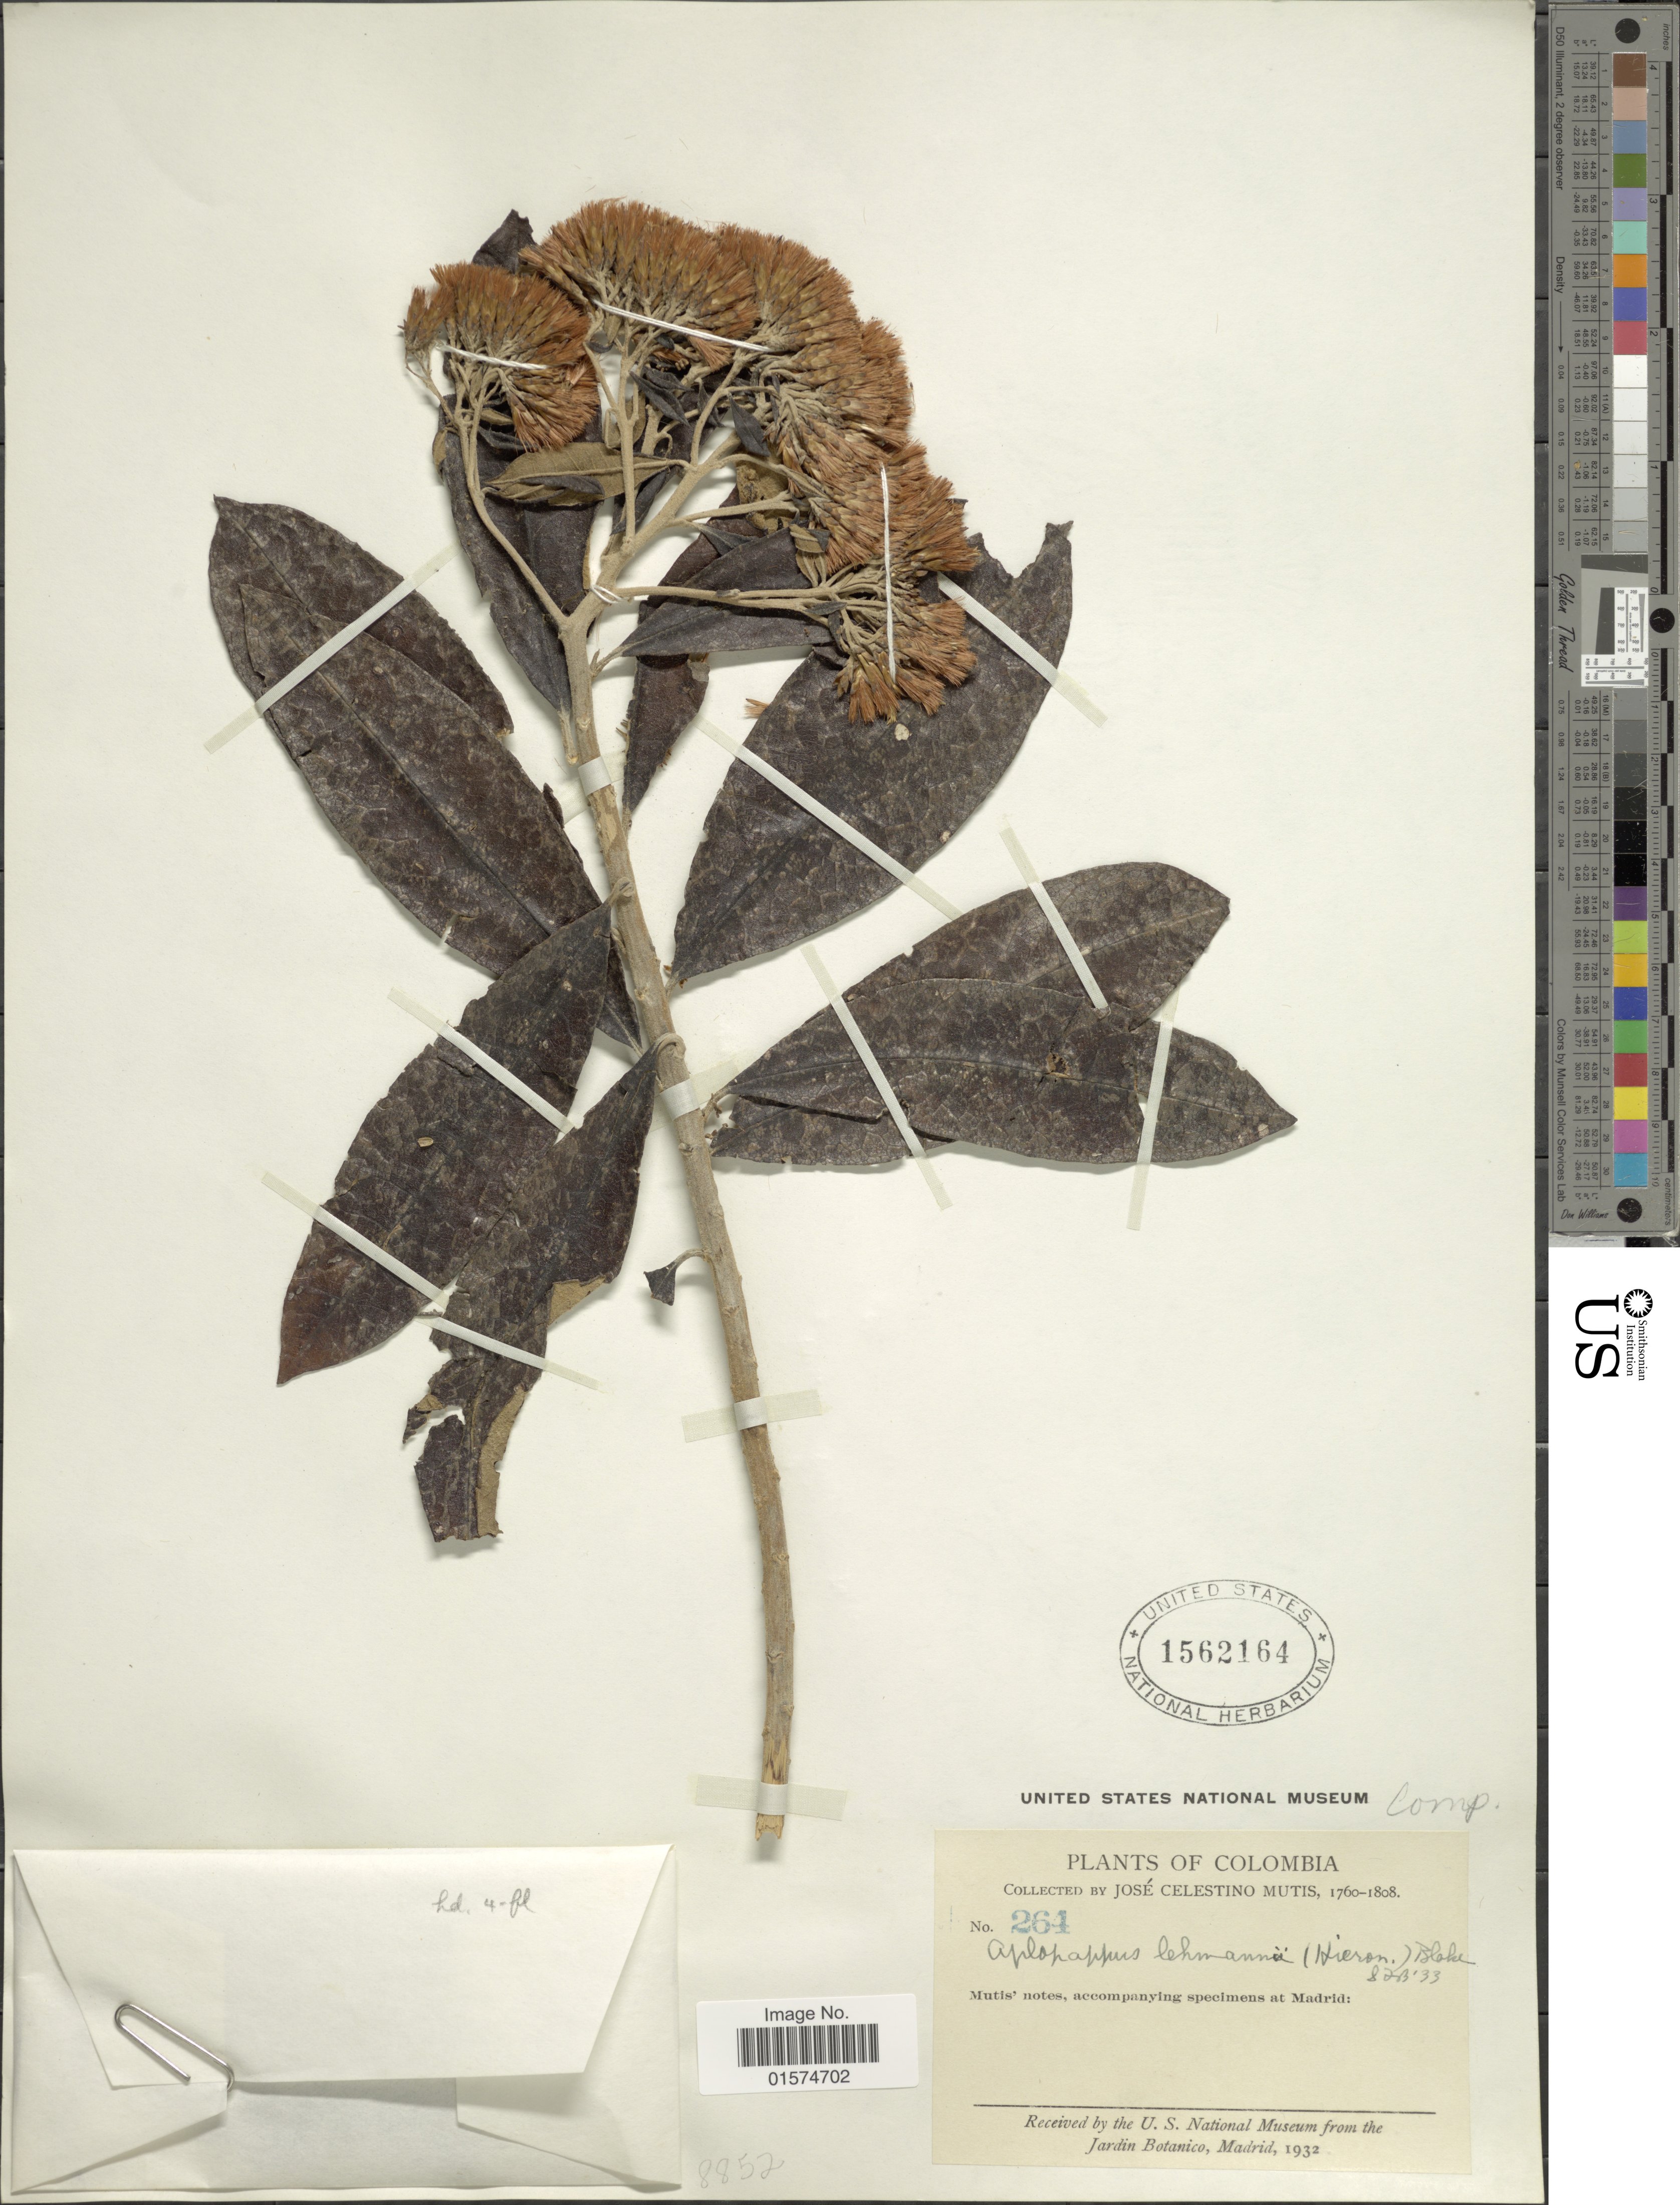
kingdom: Plantae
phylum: Tracheophyta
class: Magnoliopsida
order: Asterales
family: Asteraceae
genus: Llerasia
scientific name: Llerasia lindenii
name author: Triana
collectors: J. C. B. Mutis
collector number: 264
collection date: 1760/1808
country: Colombia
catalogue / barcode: US 1562164